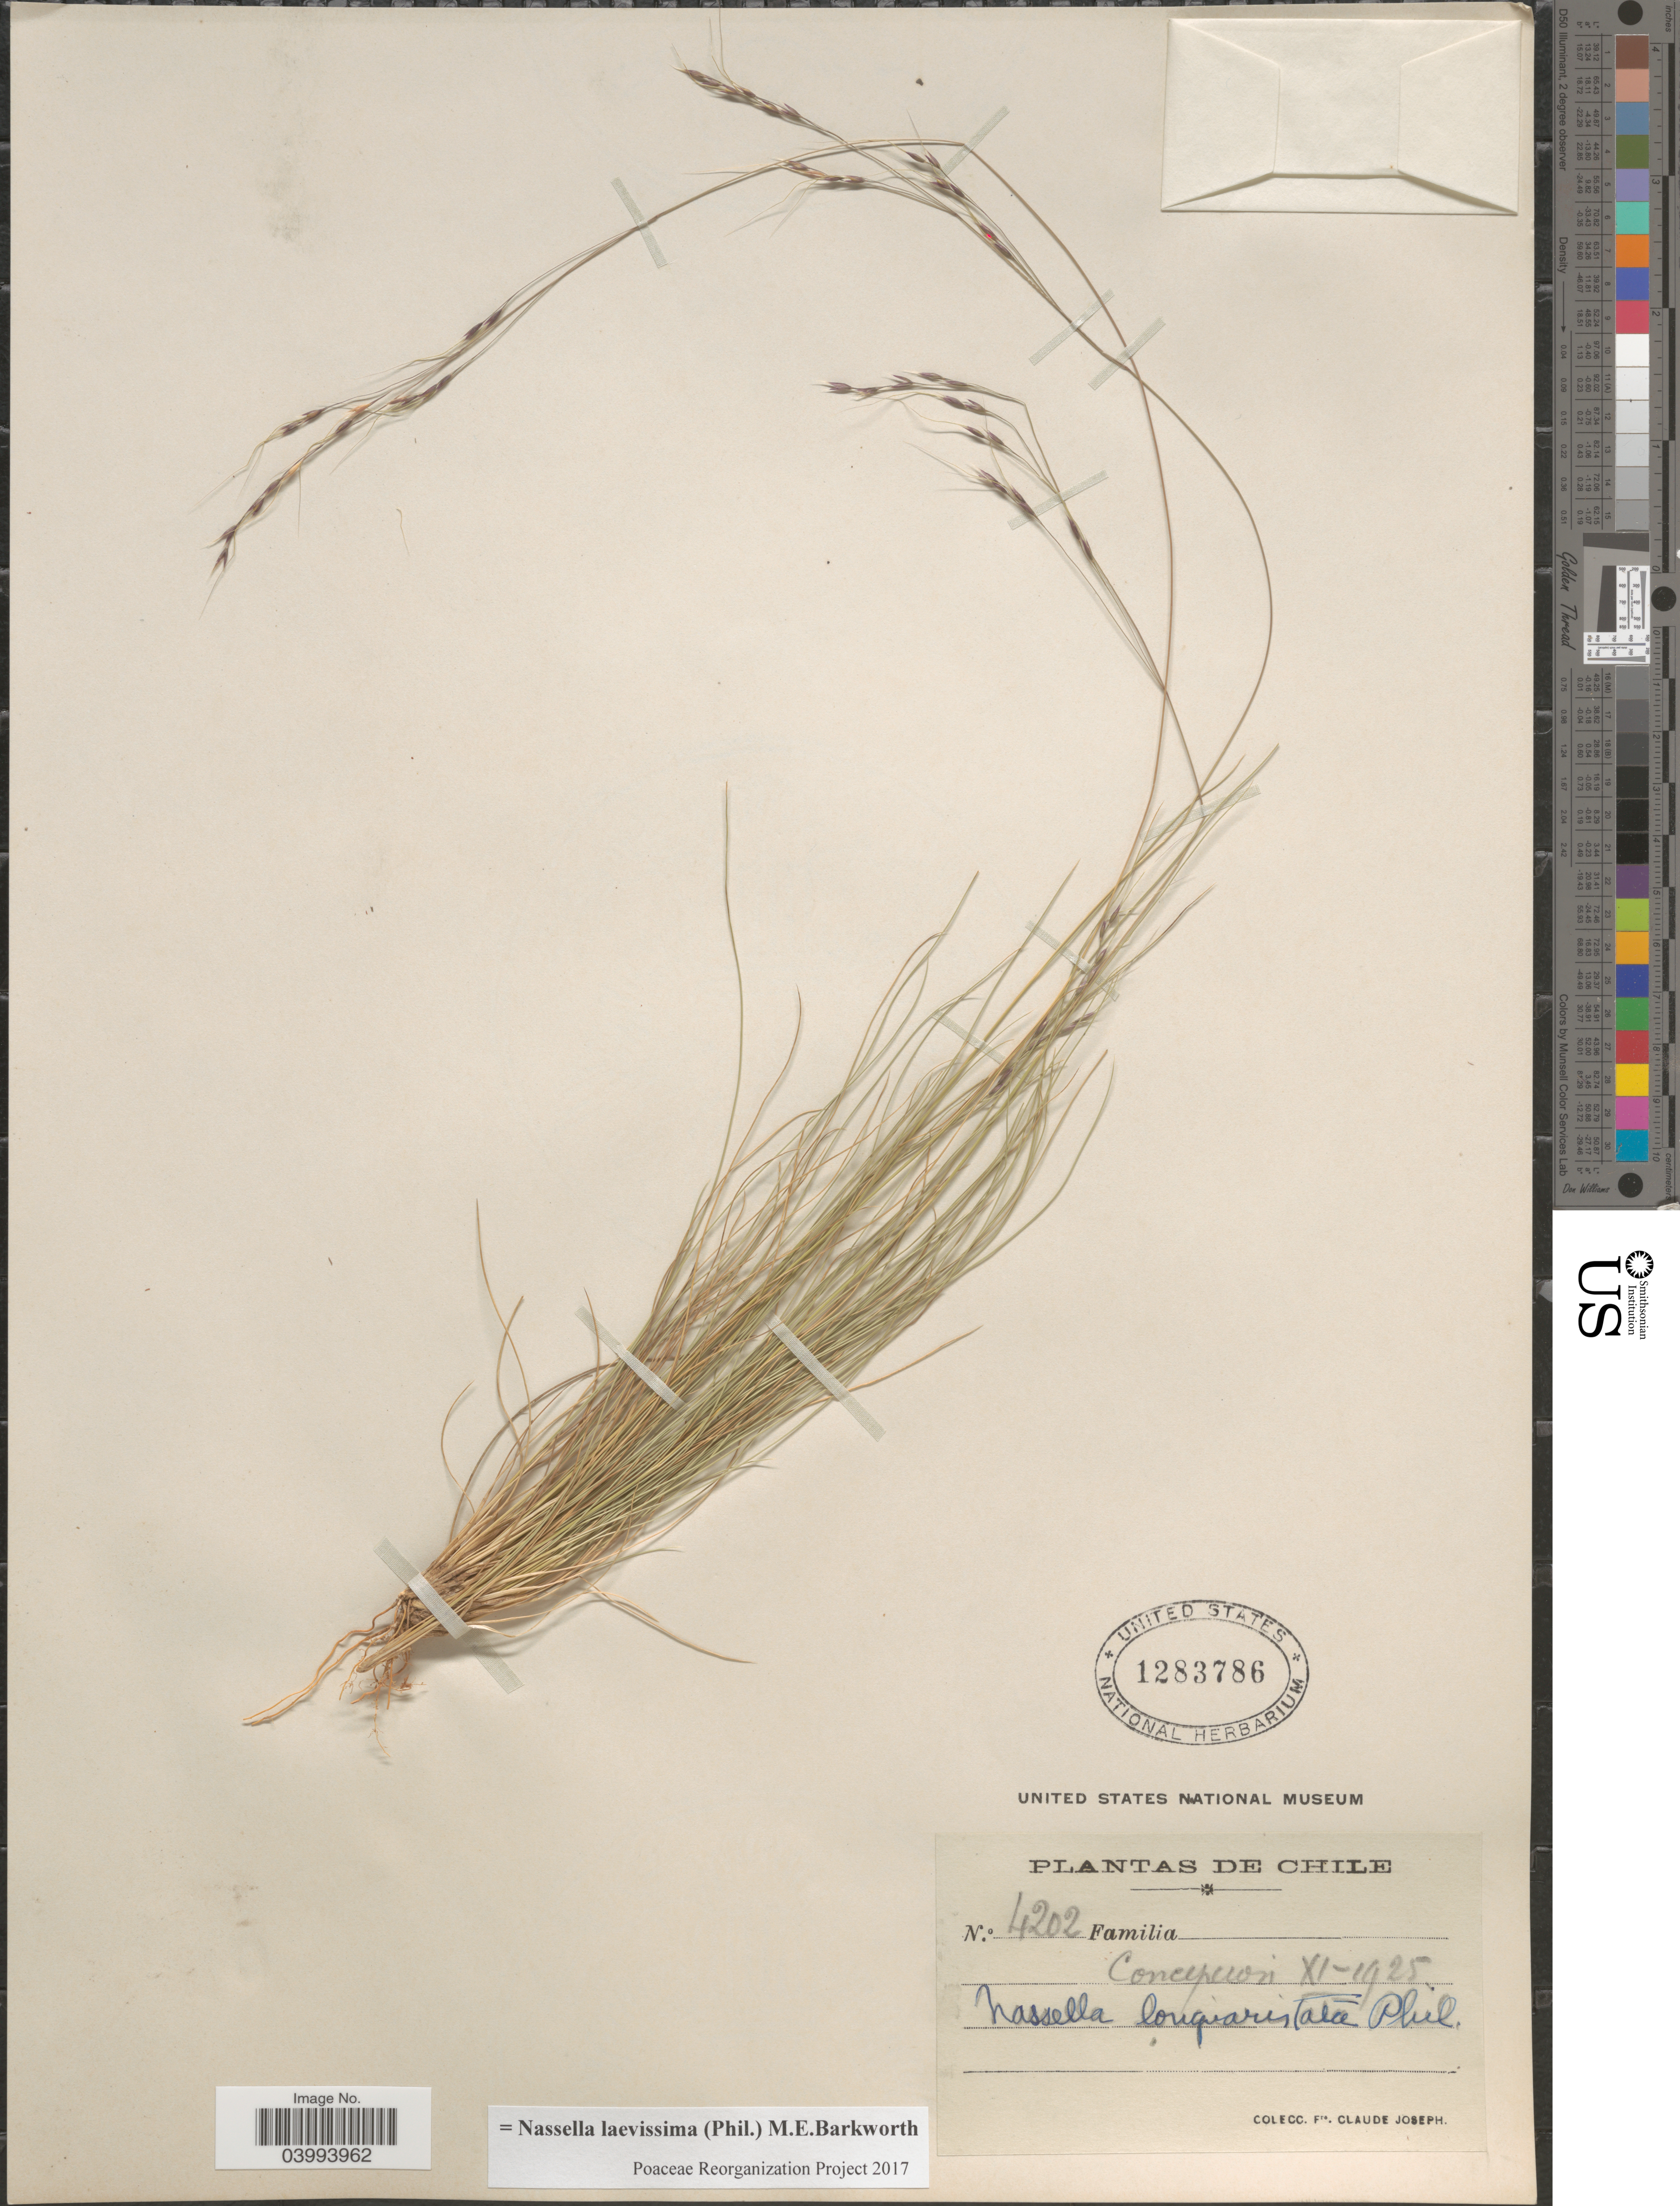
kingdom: Plantae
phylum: Tracheophyta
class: Liliopsida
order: Poales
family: Poaceae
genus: Nassella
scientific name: Nassella laevissima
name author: (Phil.) Barkworth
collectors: Bro. Claude-Joseph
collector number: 4202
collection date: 1925-11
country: Chile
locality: Concepcion.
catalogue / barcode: US 1283786